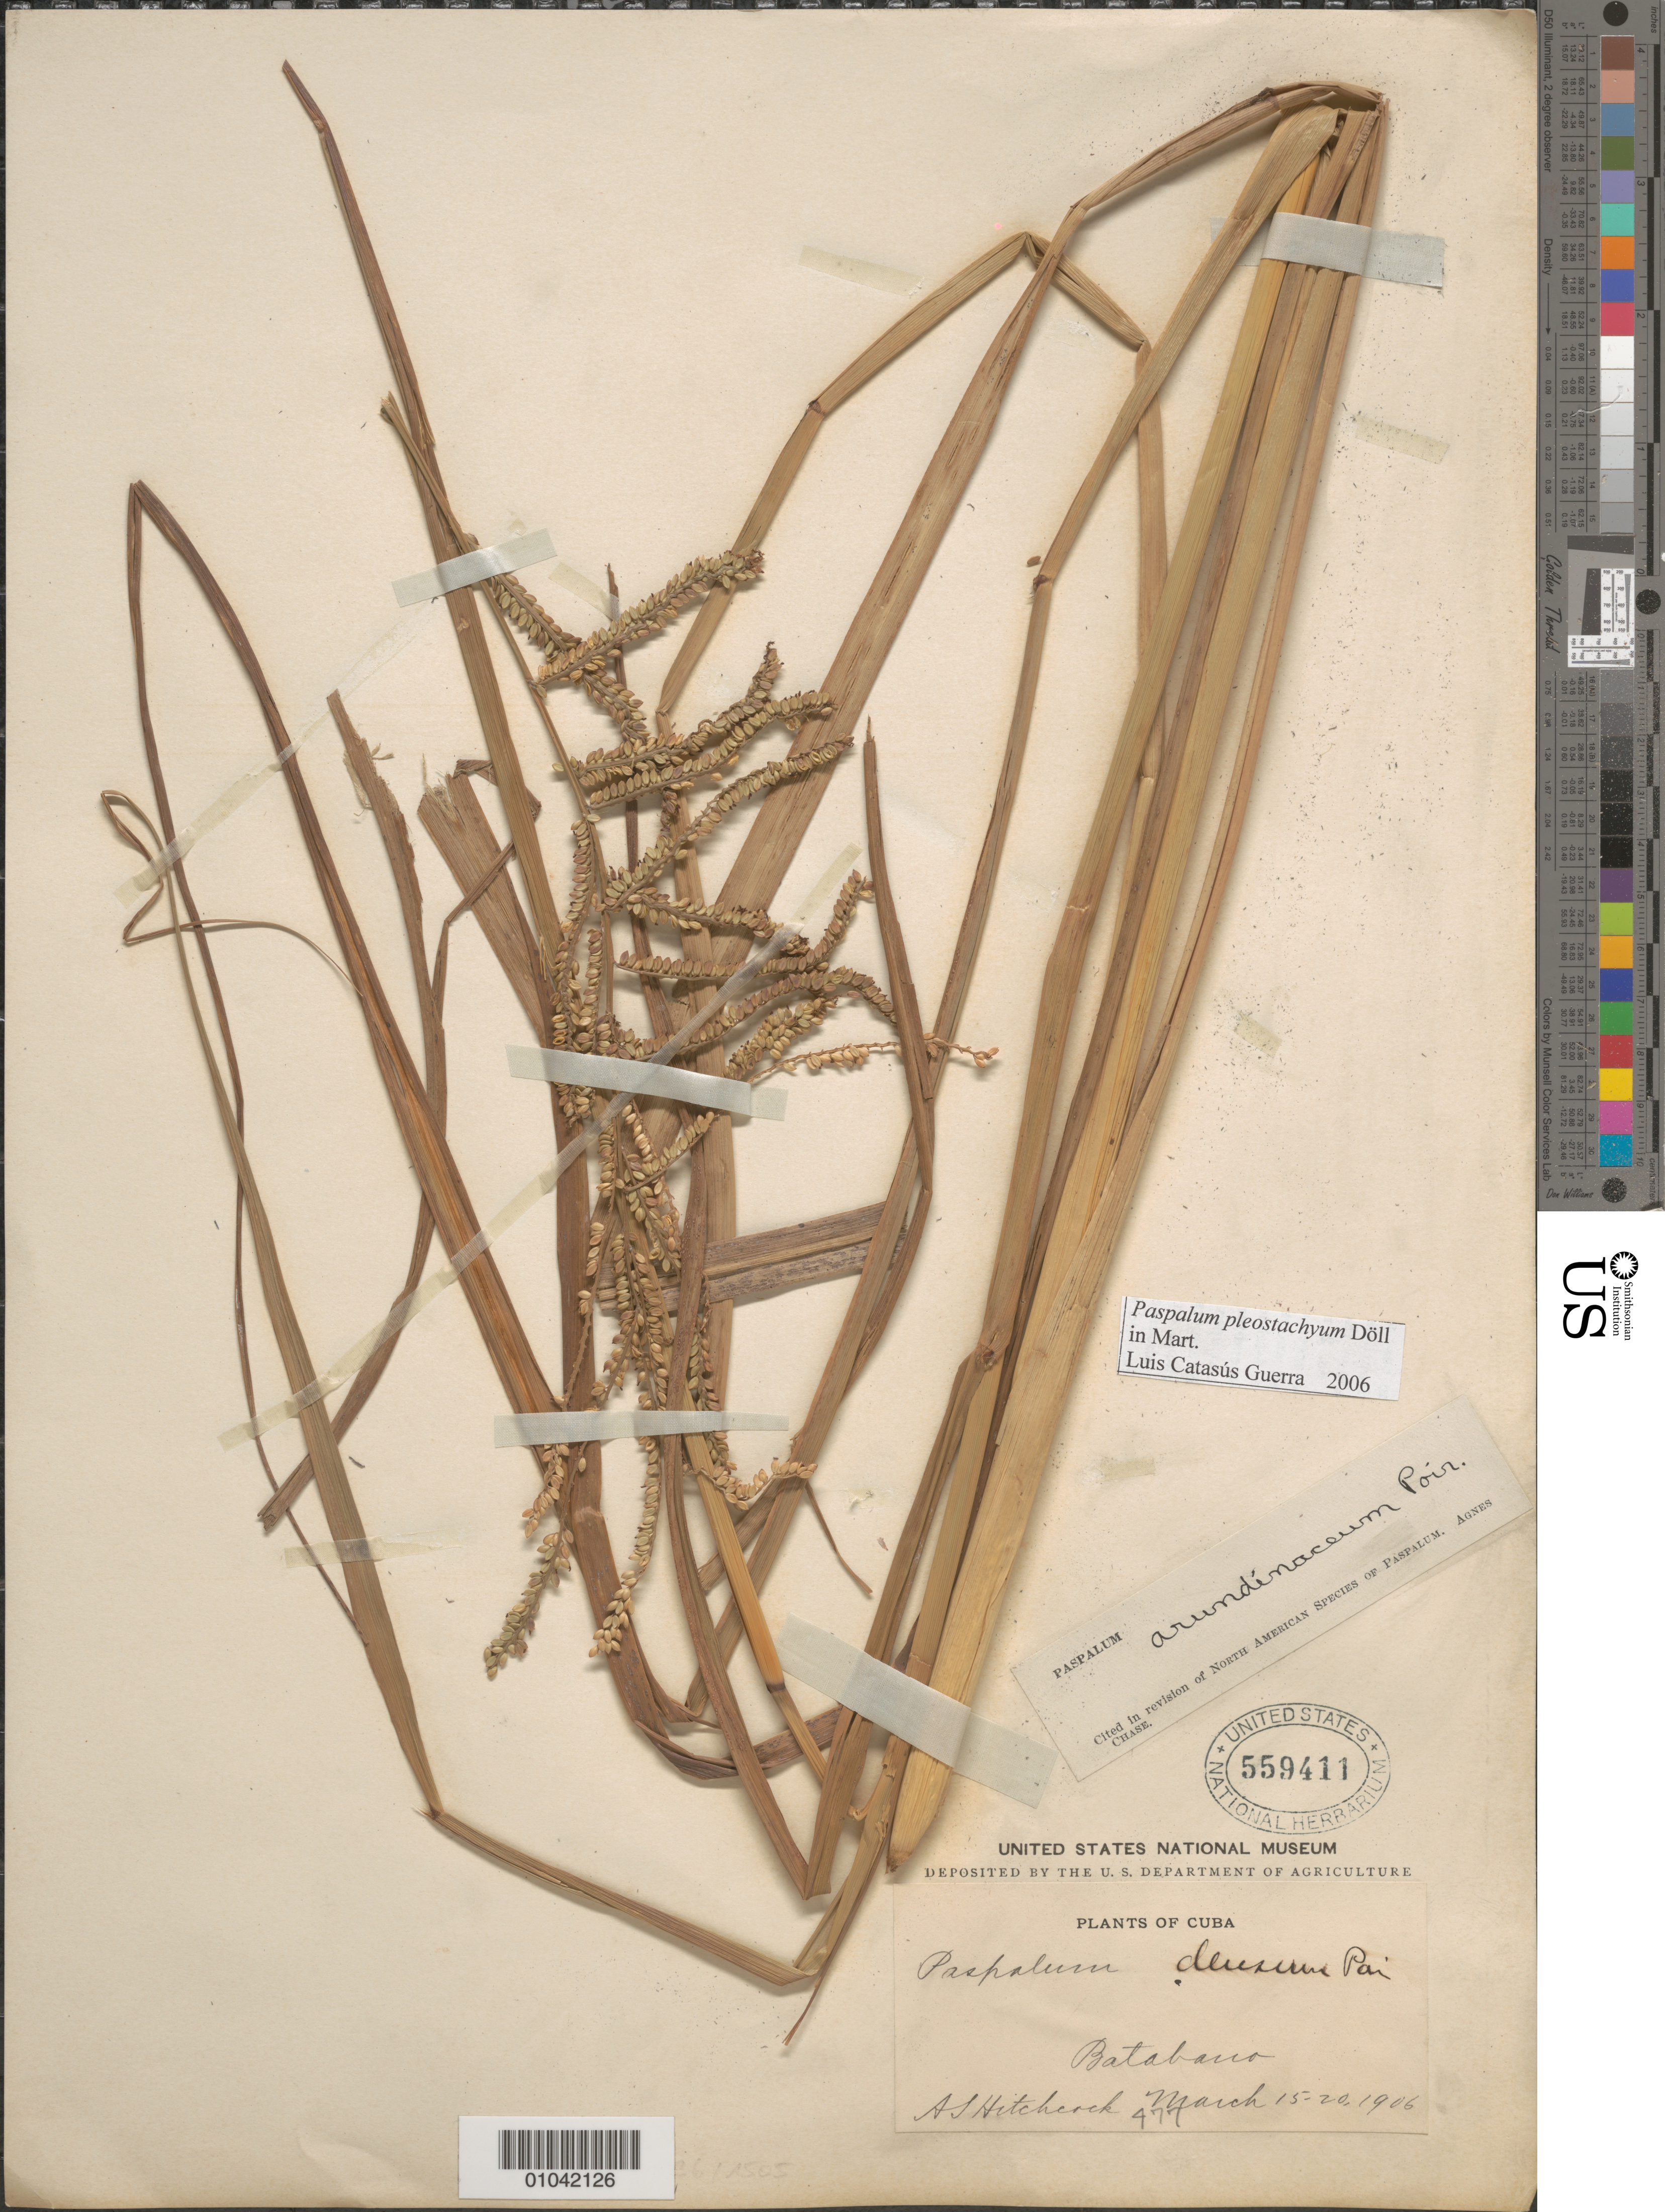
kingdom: Plantae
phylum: Tracheophyta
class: Liliopsida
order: Poales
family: Poaceae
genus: Paspalum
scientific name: Paspalum pleostachyum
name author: Döll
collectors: A. S. Hitchcock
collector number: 477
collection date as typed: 15 Mar 1906 to 20 Mar 1906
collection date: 1906-03-15/1906-03-20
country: Cuba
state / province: La Habana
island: Cuba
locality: Batabanó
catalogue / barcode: US 559411